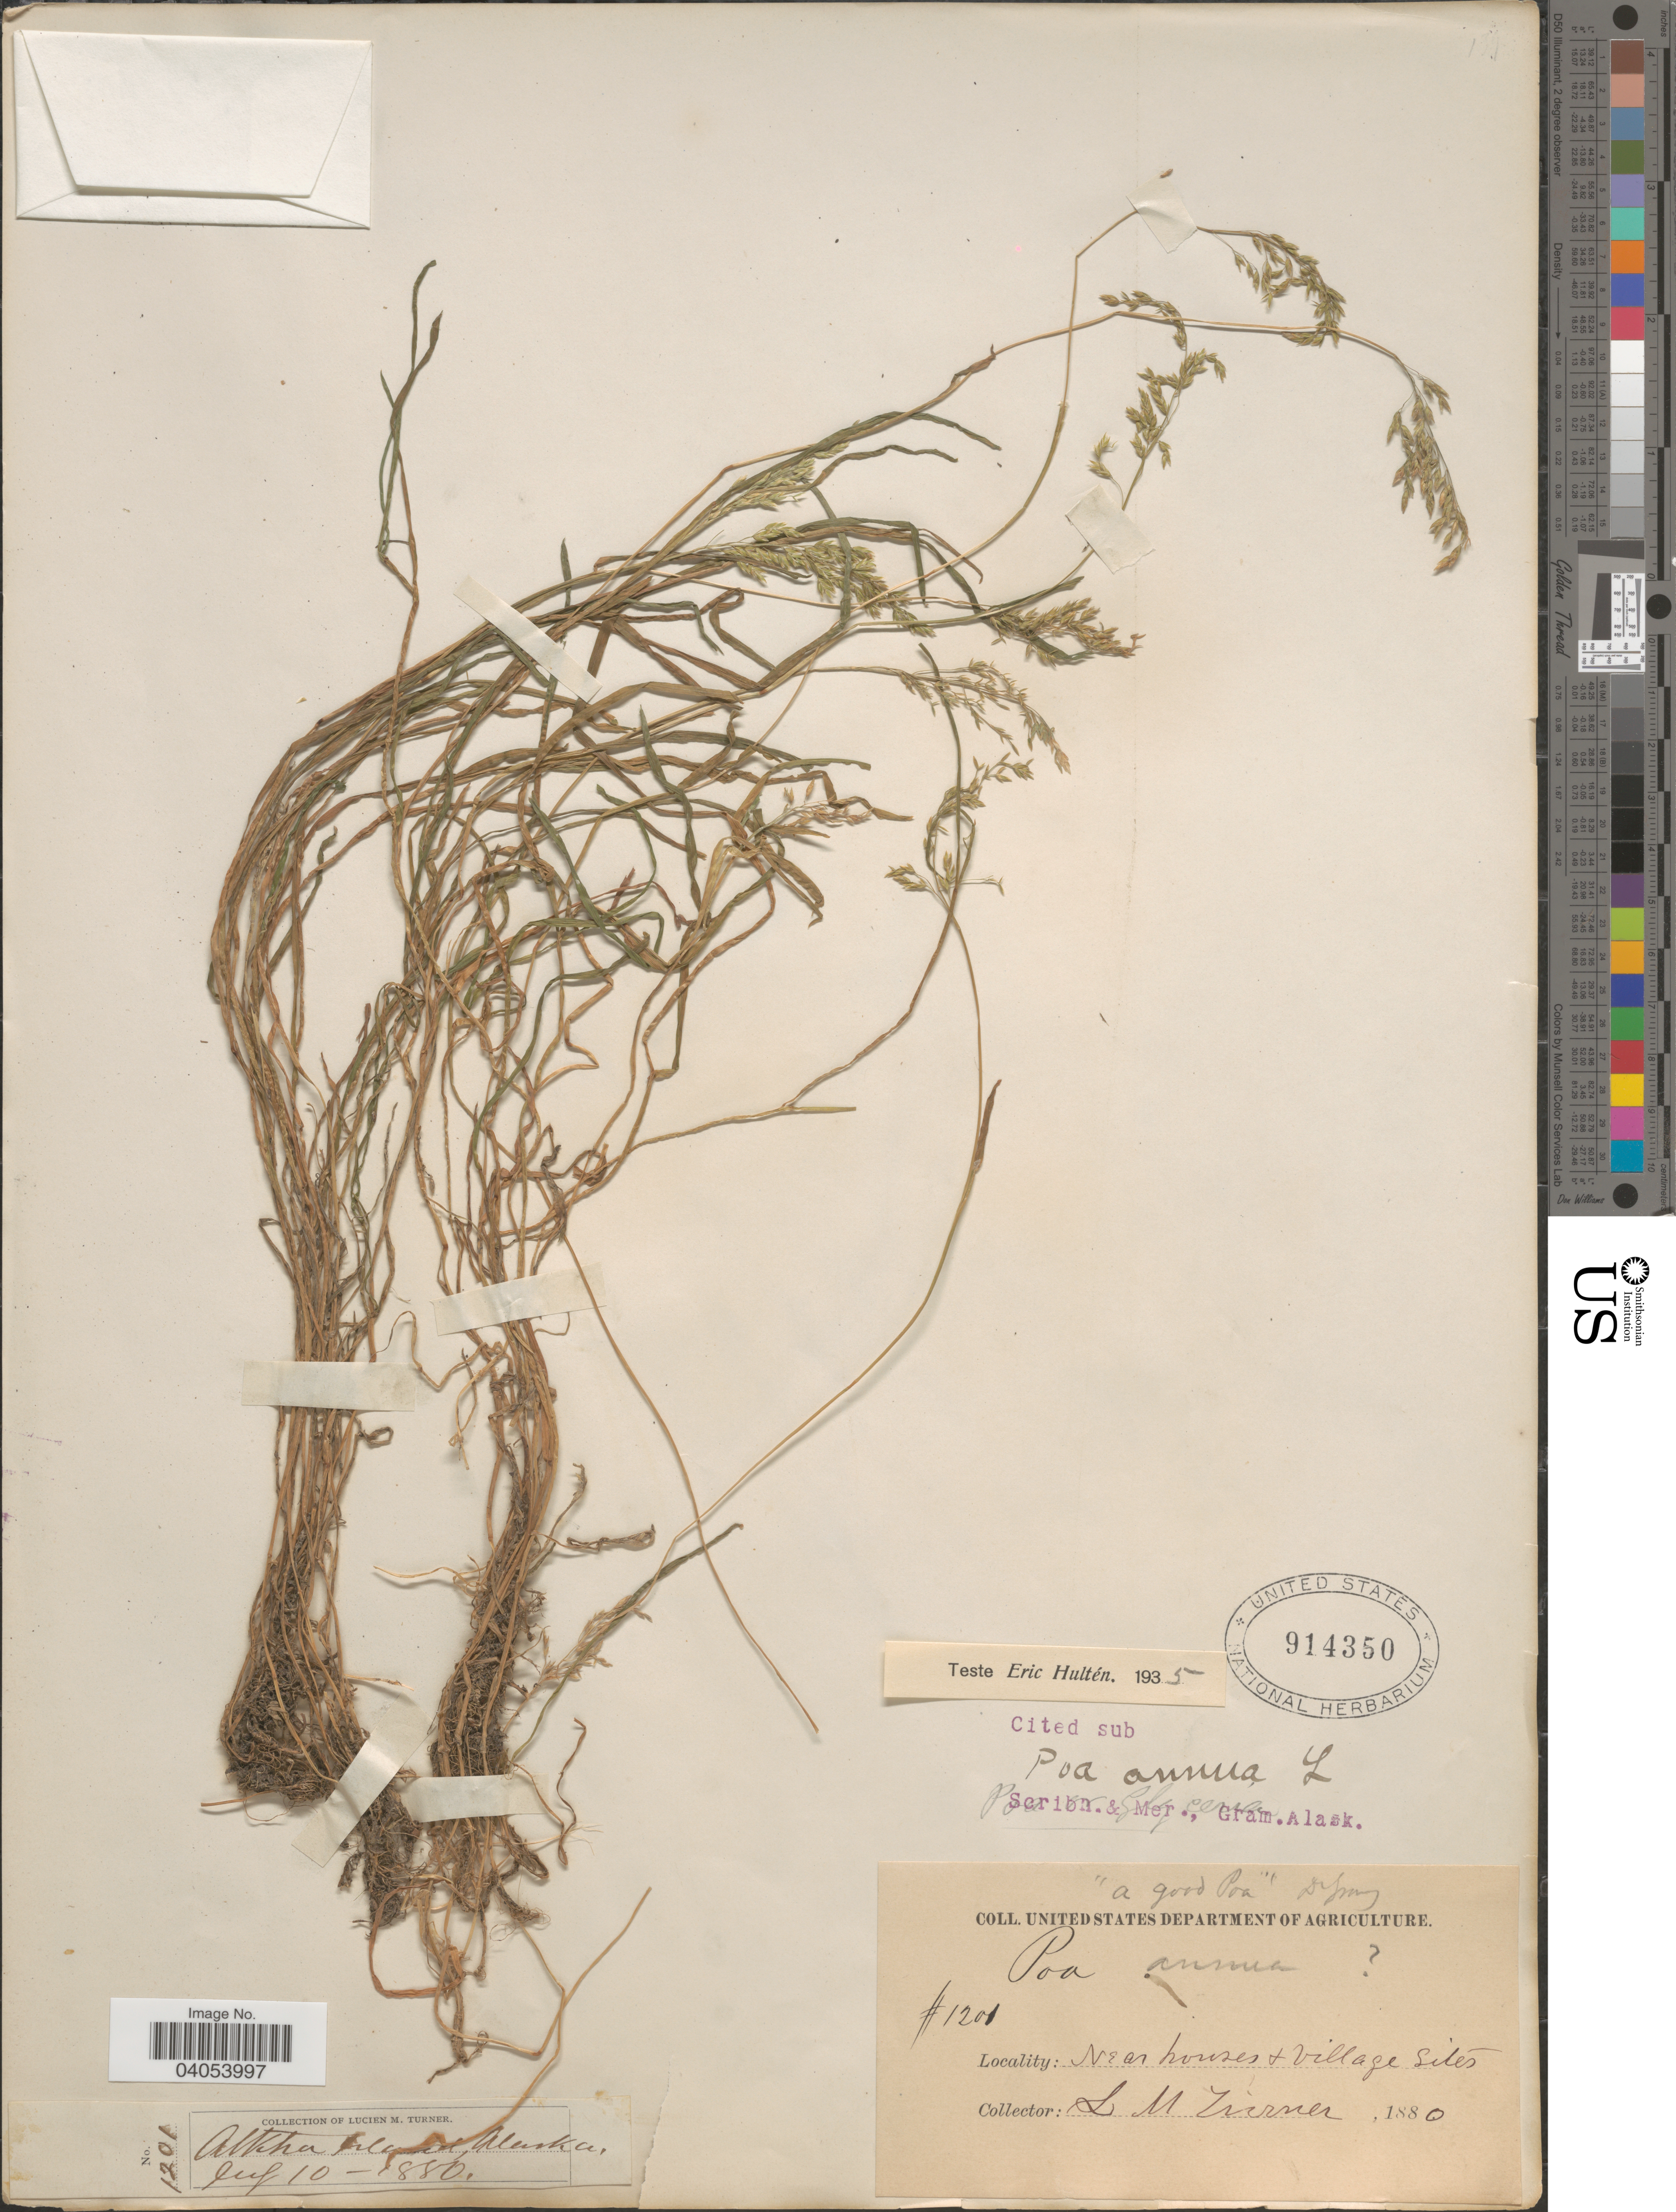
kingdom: Plantae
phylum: Tracheophyta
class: Liliopsida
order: Poales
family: Poaceae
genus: Poa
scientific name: Poa annua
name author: L.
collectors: L. M. Turner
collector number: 1201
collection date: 1880-07-10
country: United States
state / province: Alaska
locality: Atkha Island. Near houses+village sites.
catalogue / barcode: US 914350